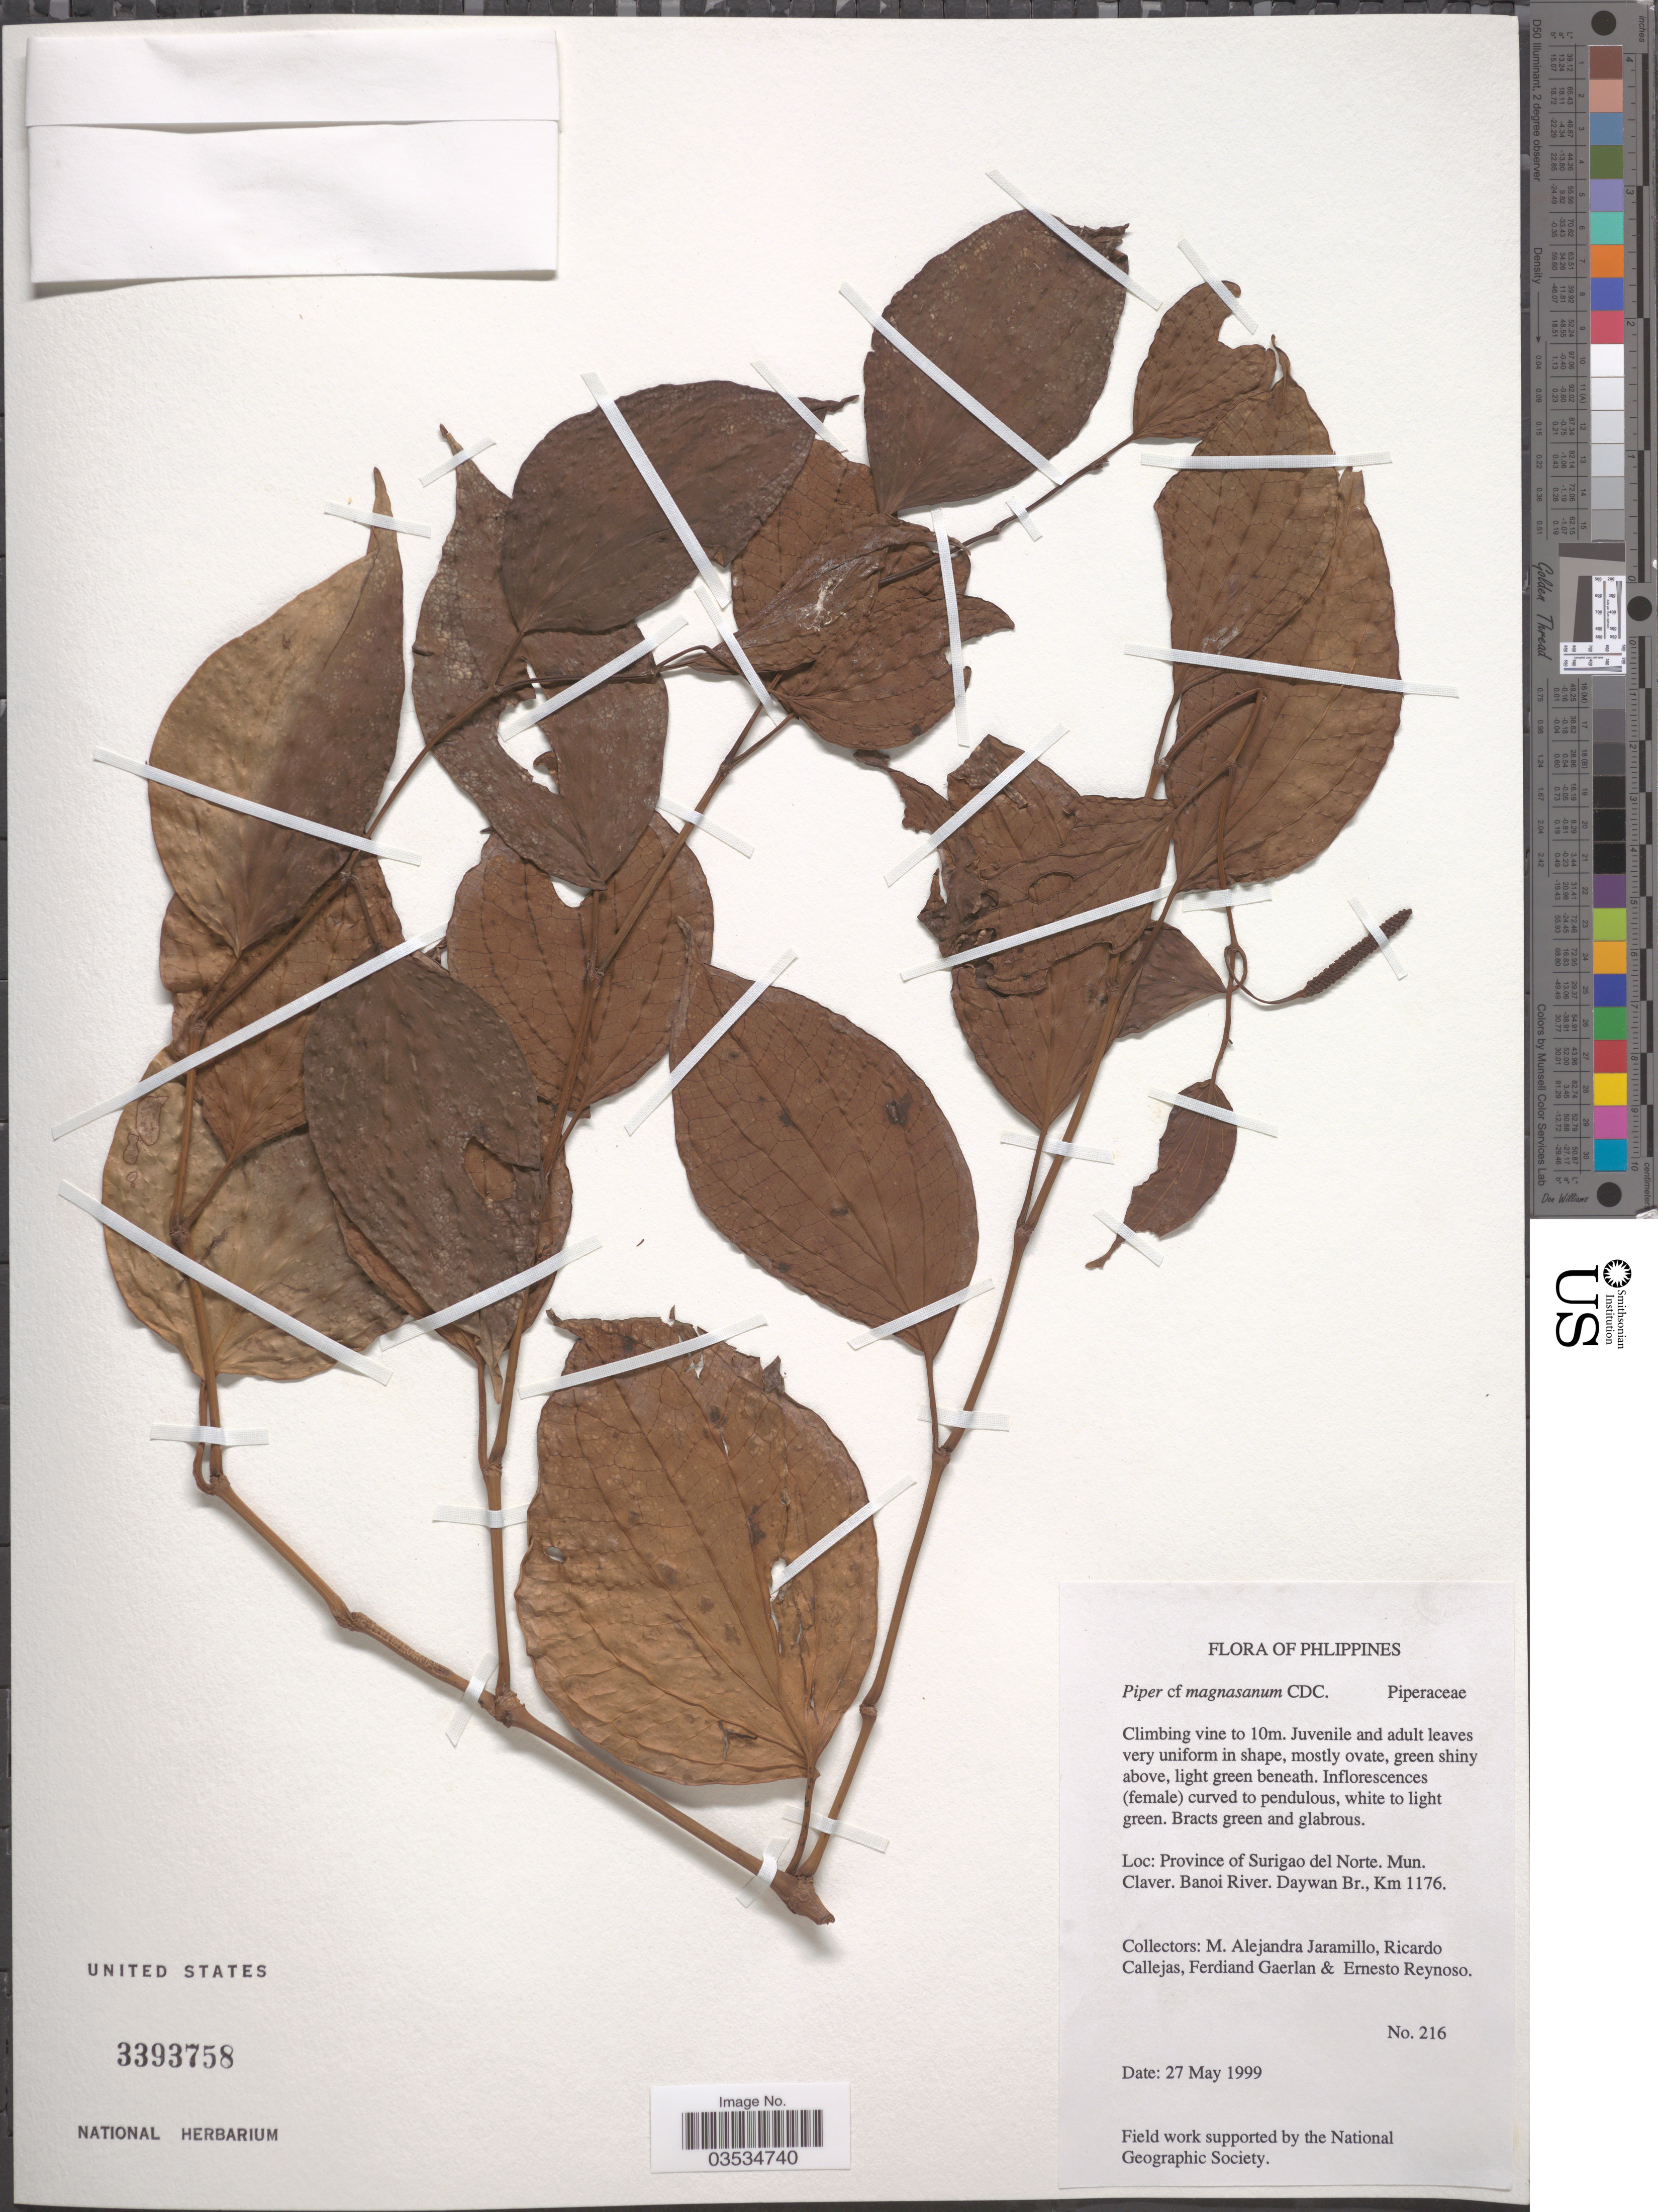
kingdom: Plantae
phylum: Tracheophyta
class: Magnoliopsida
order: Piperales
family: Piperaceae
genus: Piper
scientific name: Piper maagnasanum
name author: C. DC.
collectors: M. A. Jaramillo, R. Callejas, F. Gaerlan & E. Reynoso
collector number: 216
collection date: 1999-05-27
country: Philippines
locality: Province of Surigao del Norte. Mun. Claver. Banoi River. Daywan Br., Km 1176.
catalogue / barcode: US 3393758